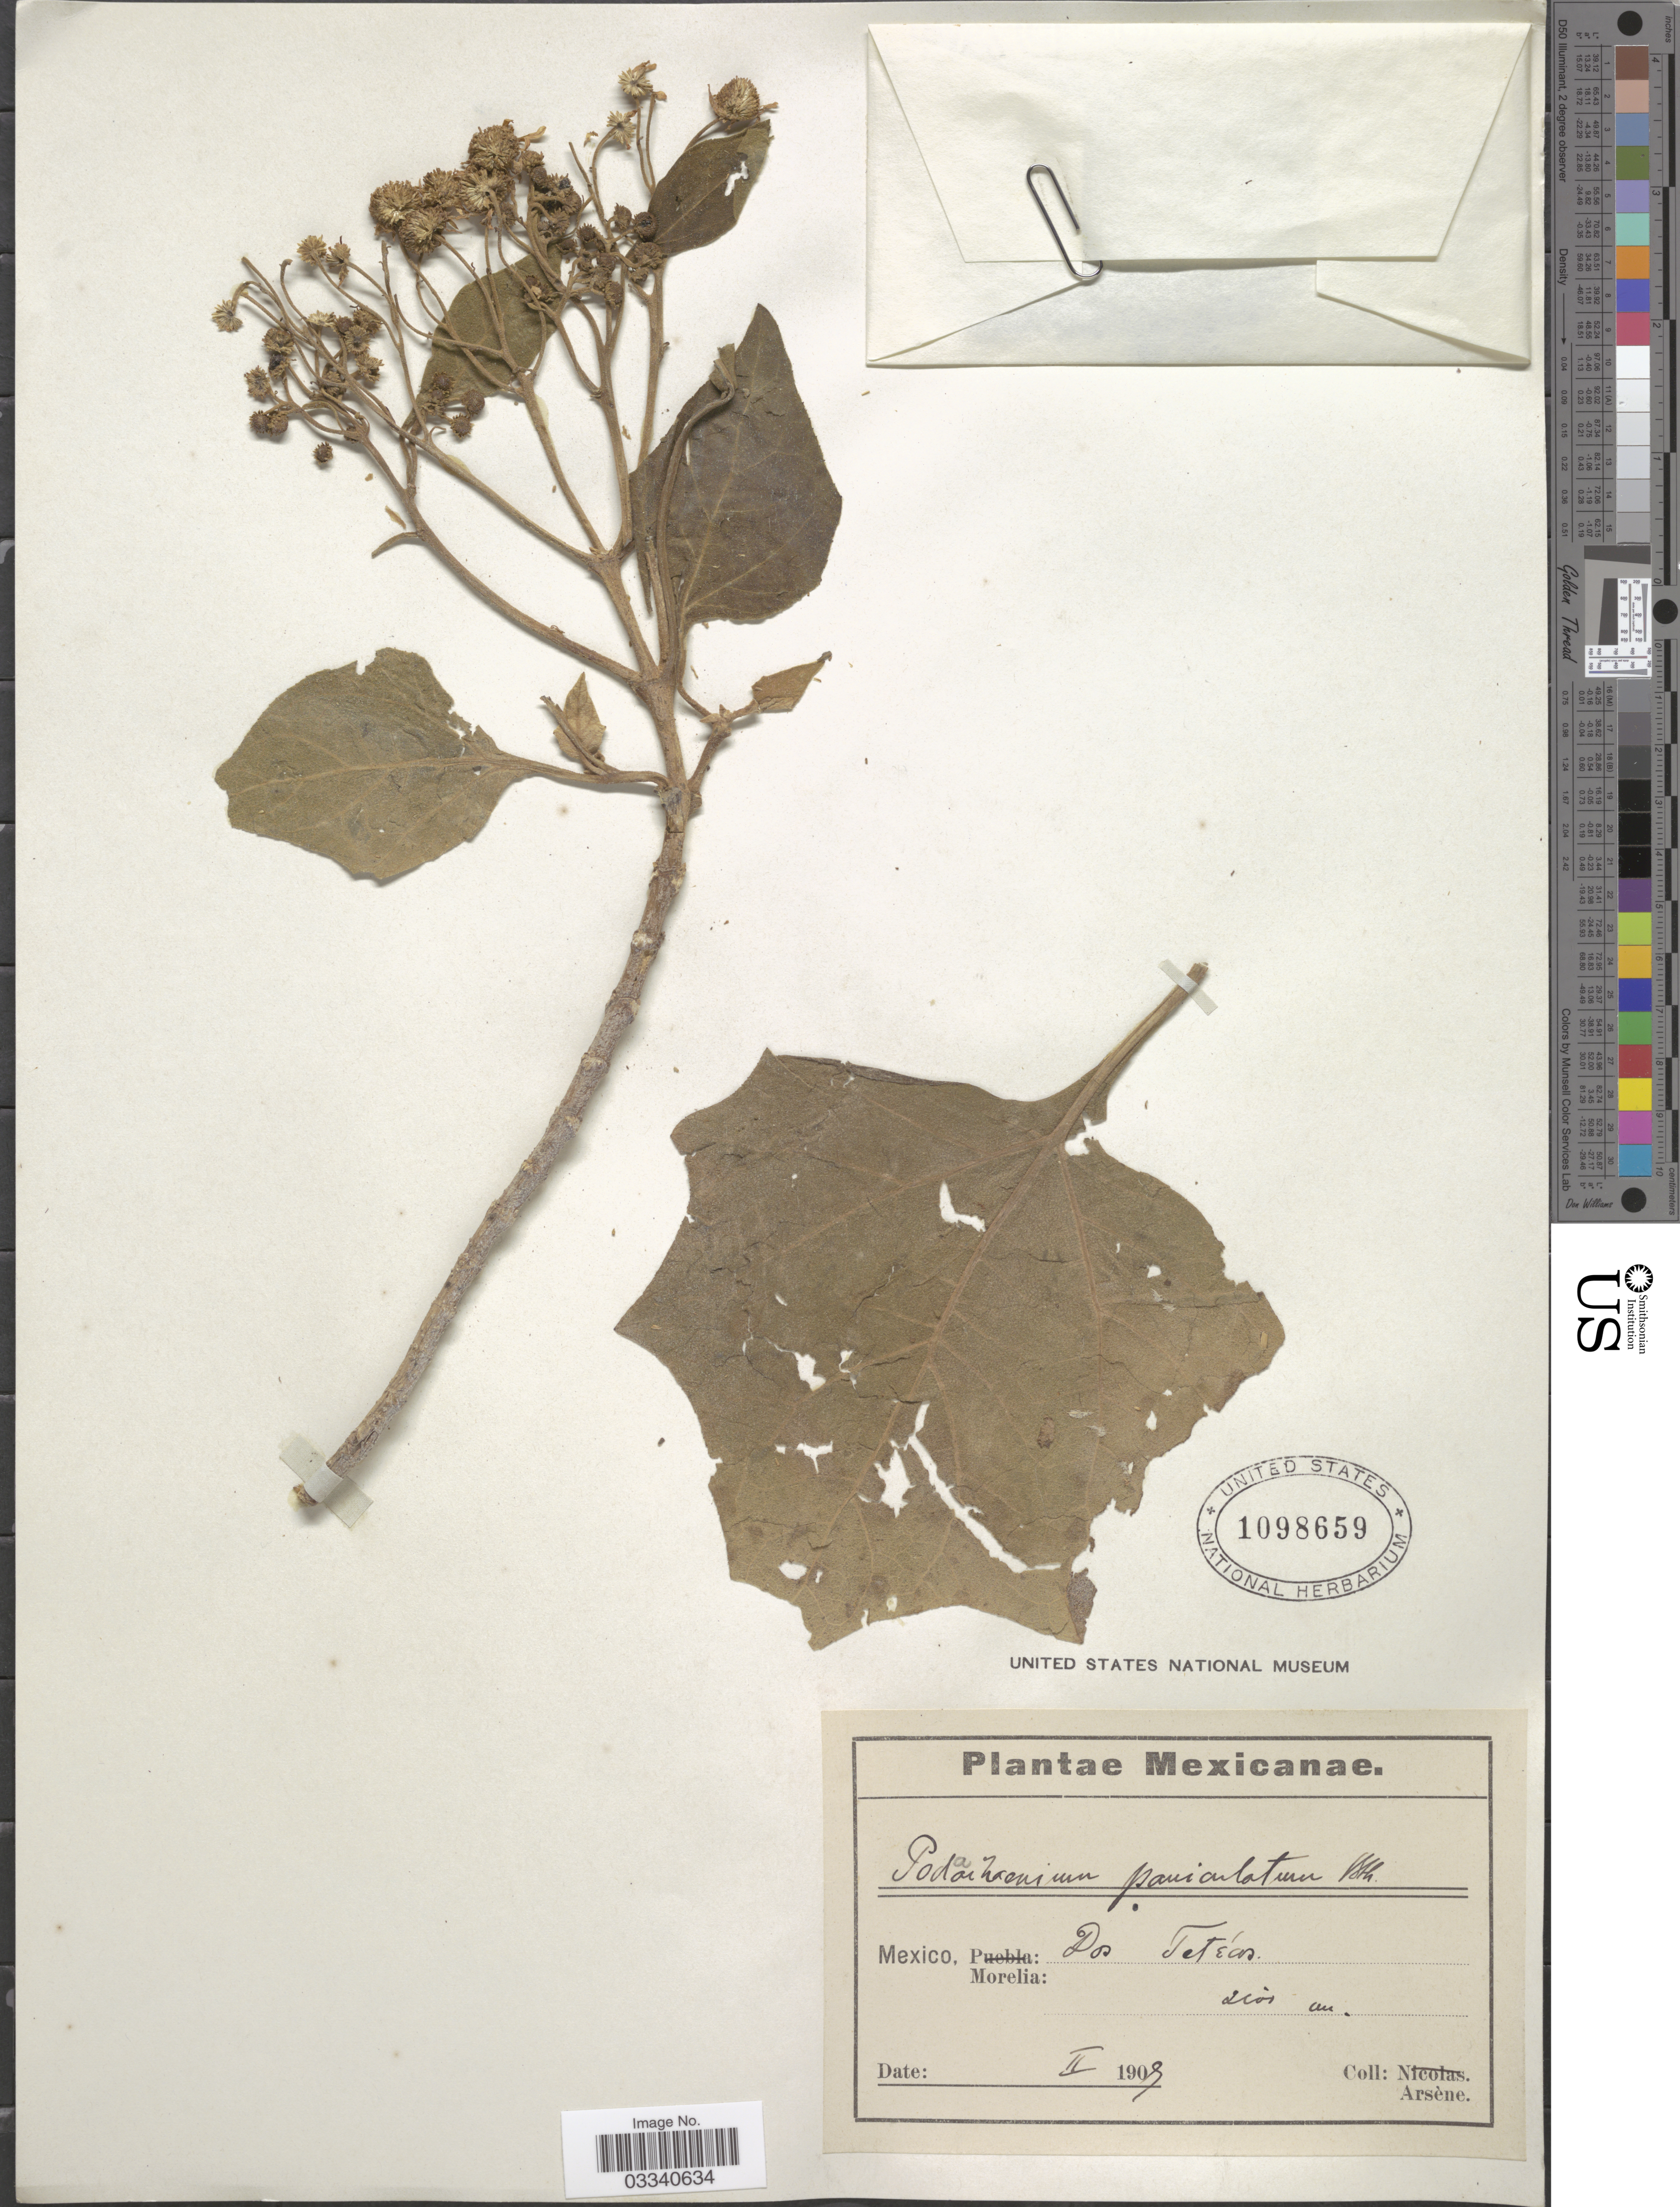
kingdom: Plantae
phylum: Tracheophyta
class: Magnoliopsida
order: Asterales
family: Asteraceae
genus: Podachaenium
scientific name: Podachaenium paniculatum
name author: Benth.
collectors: -- Arsène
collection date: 1908-02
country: Mexico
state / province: Michoacán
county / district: Morelia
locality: Dos Tetéras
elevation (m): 2000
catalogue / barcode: US 1098659